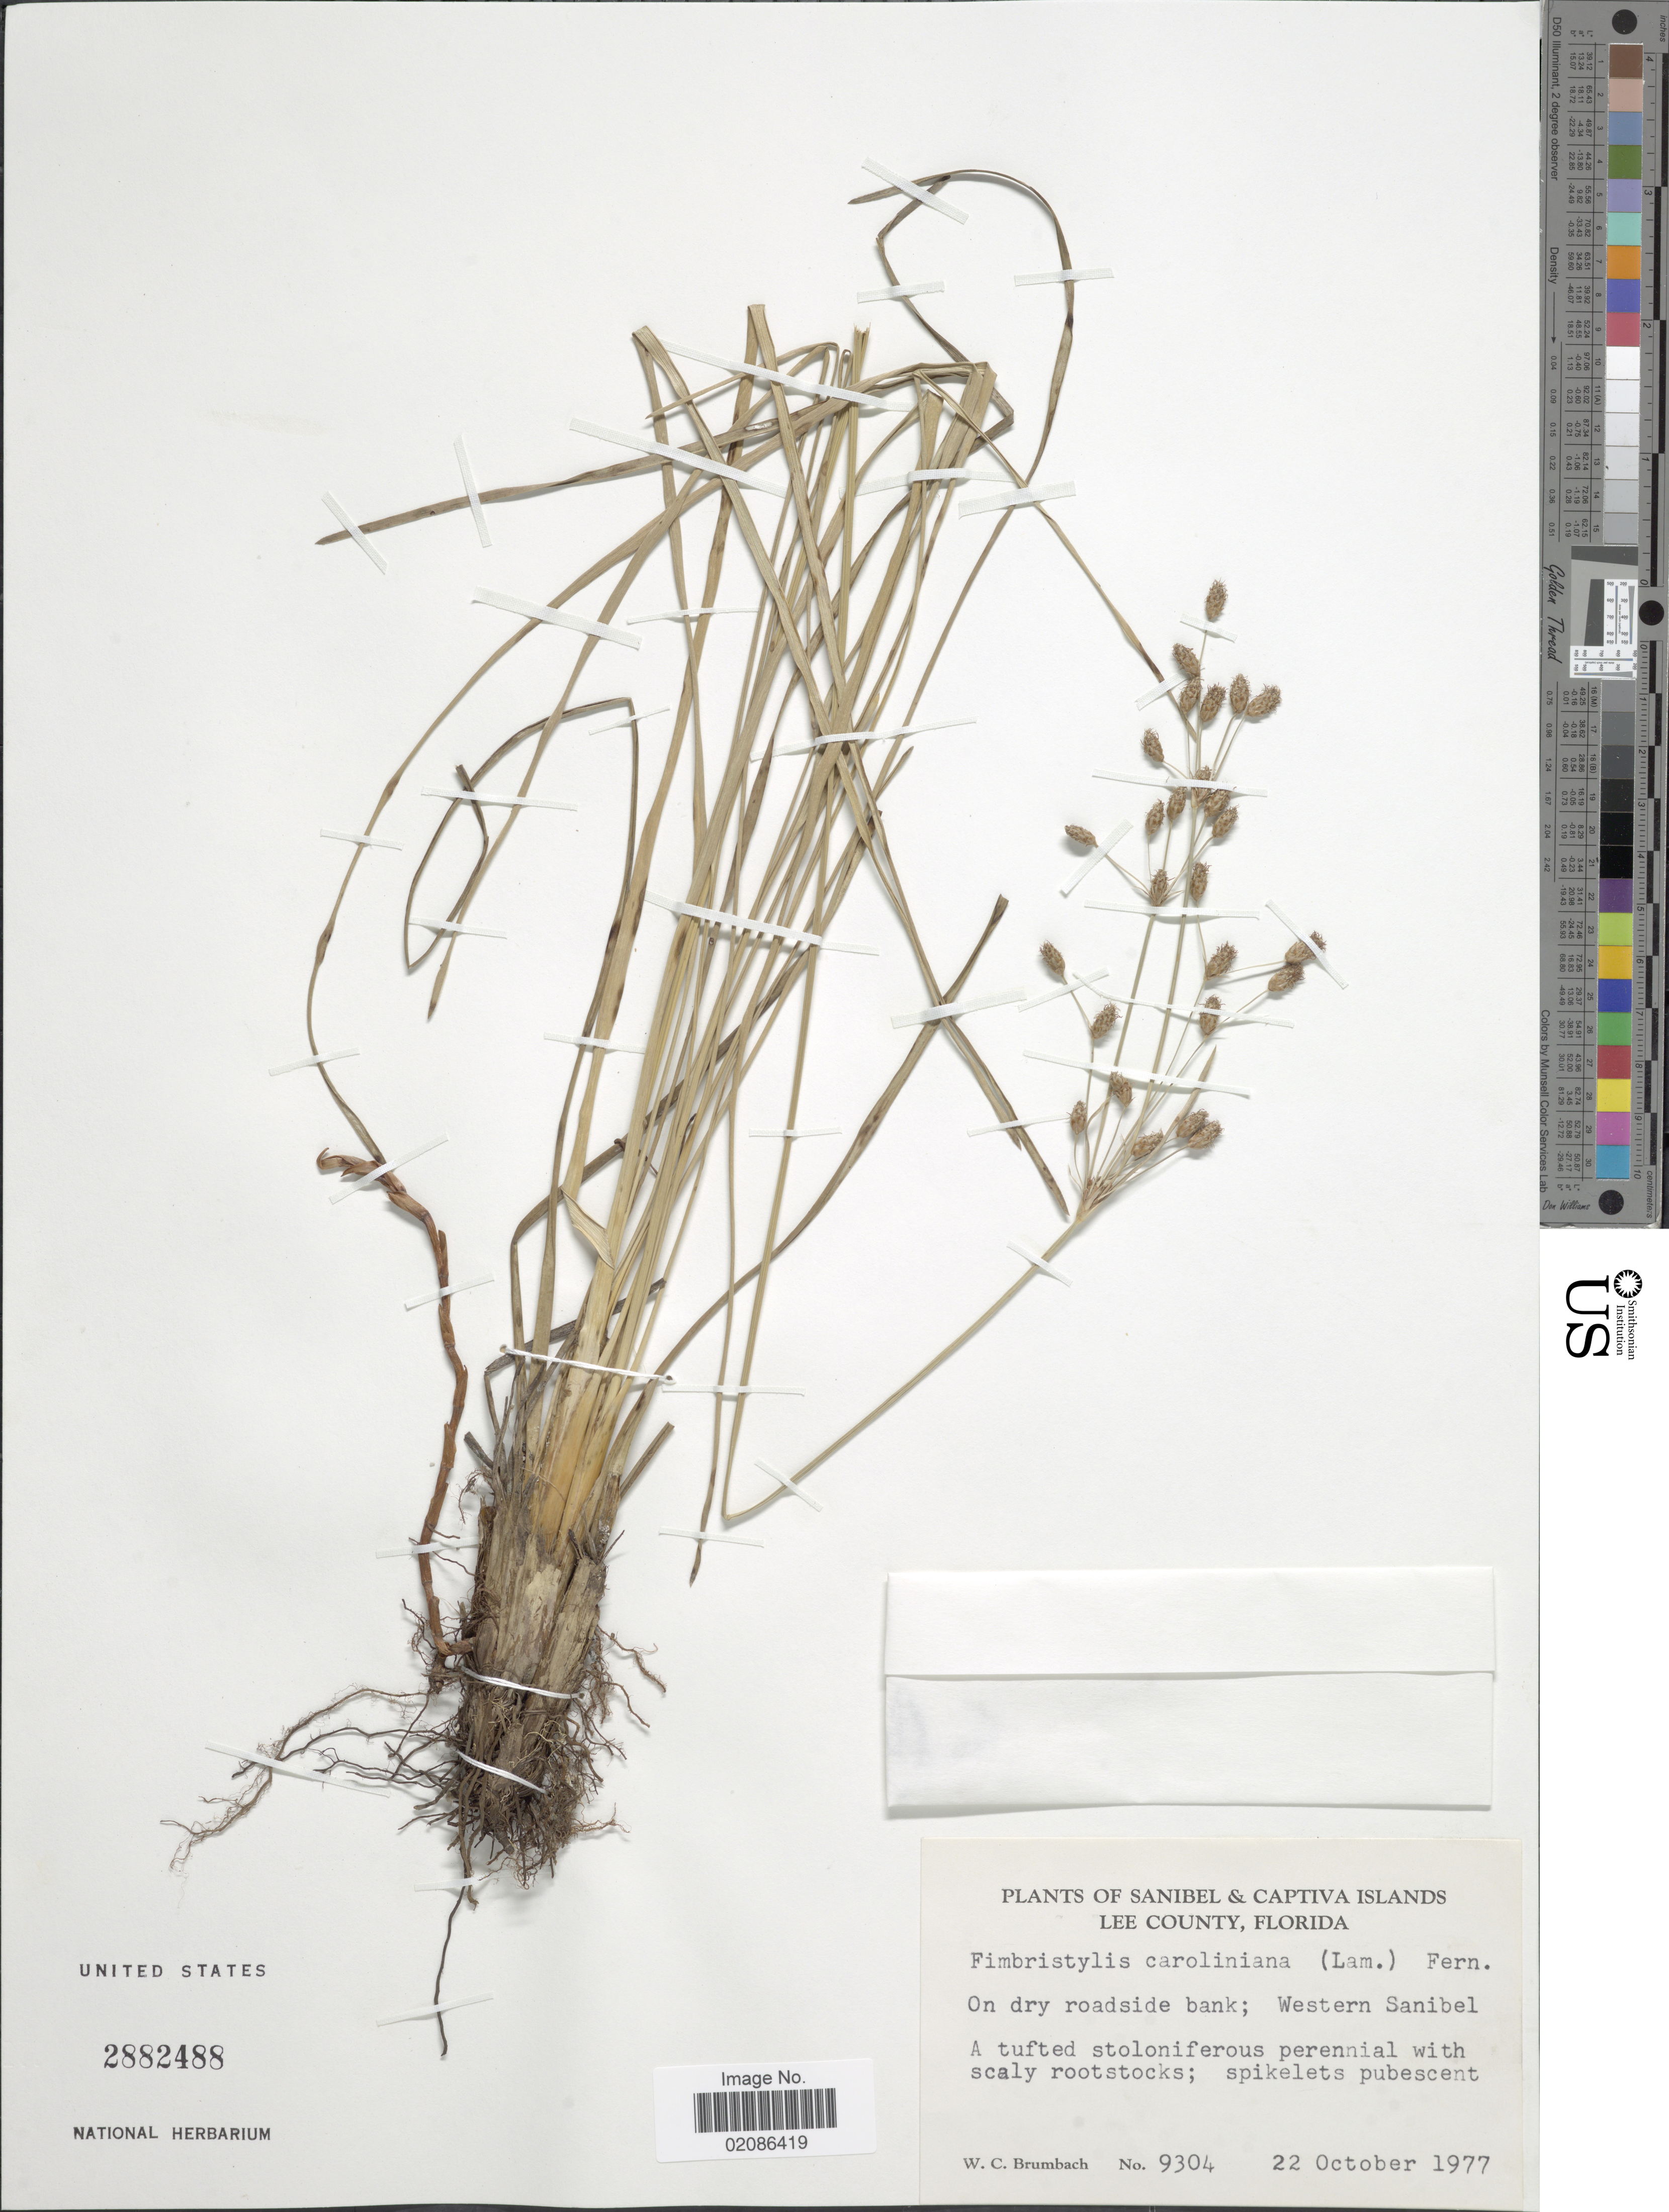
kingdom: Plantae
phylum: Tracheophyta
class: Liliopsida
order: Poales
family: Cyperaceae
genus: Fimbristylis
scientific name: Fimbristylis caroliniana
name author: (Lam.) Fernald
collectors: W. C. Brumbach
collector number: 9304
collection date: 1977-10-22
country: United States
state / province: Florida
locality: Sanibel & Captiva Islands, lee County, On dry roadside bank; Western Sanibel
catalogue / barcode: US 2882488